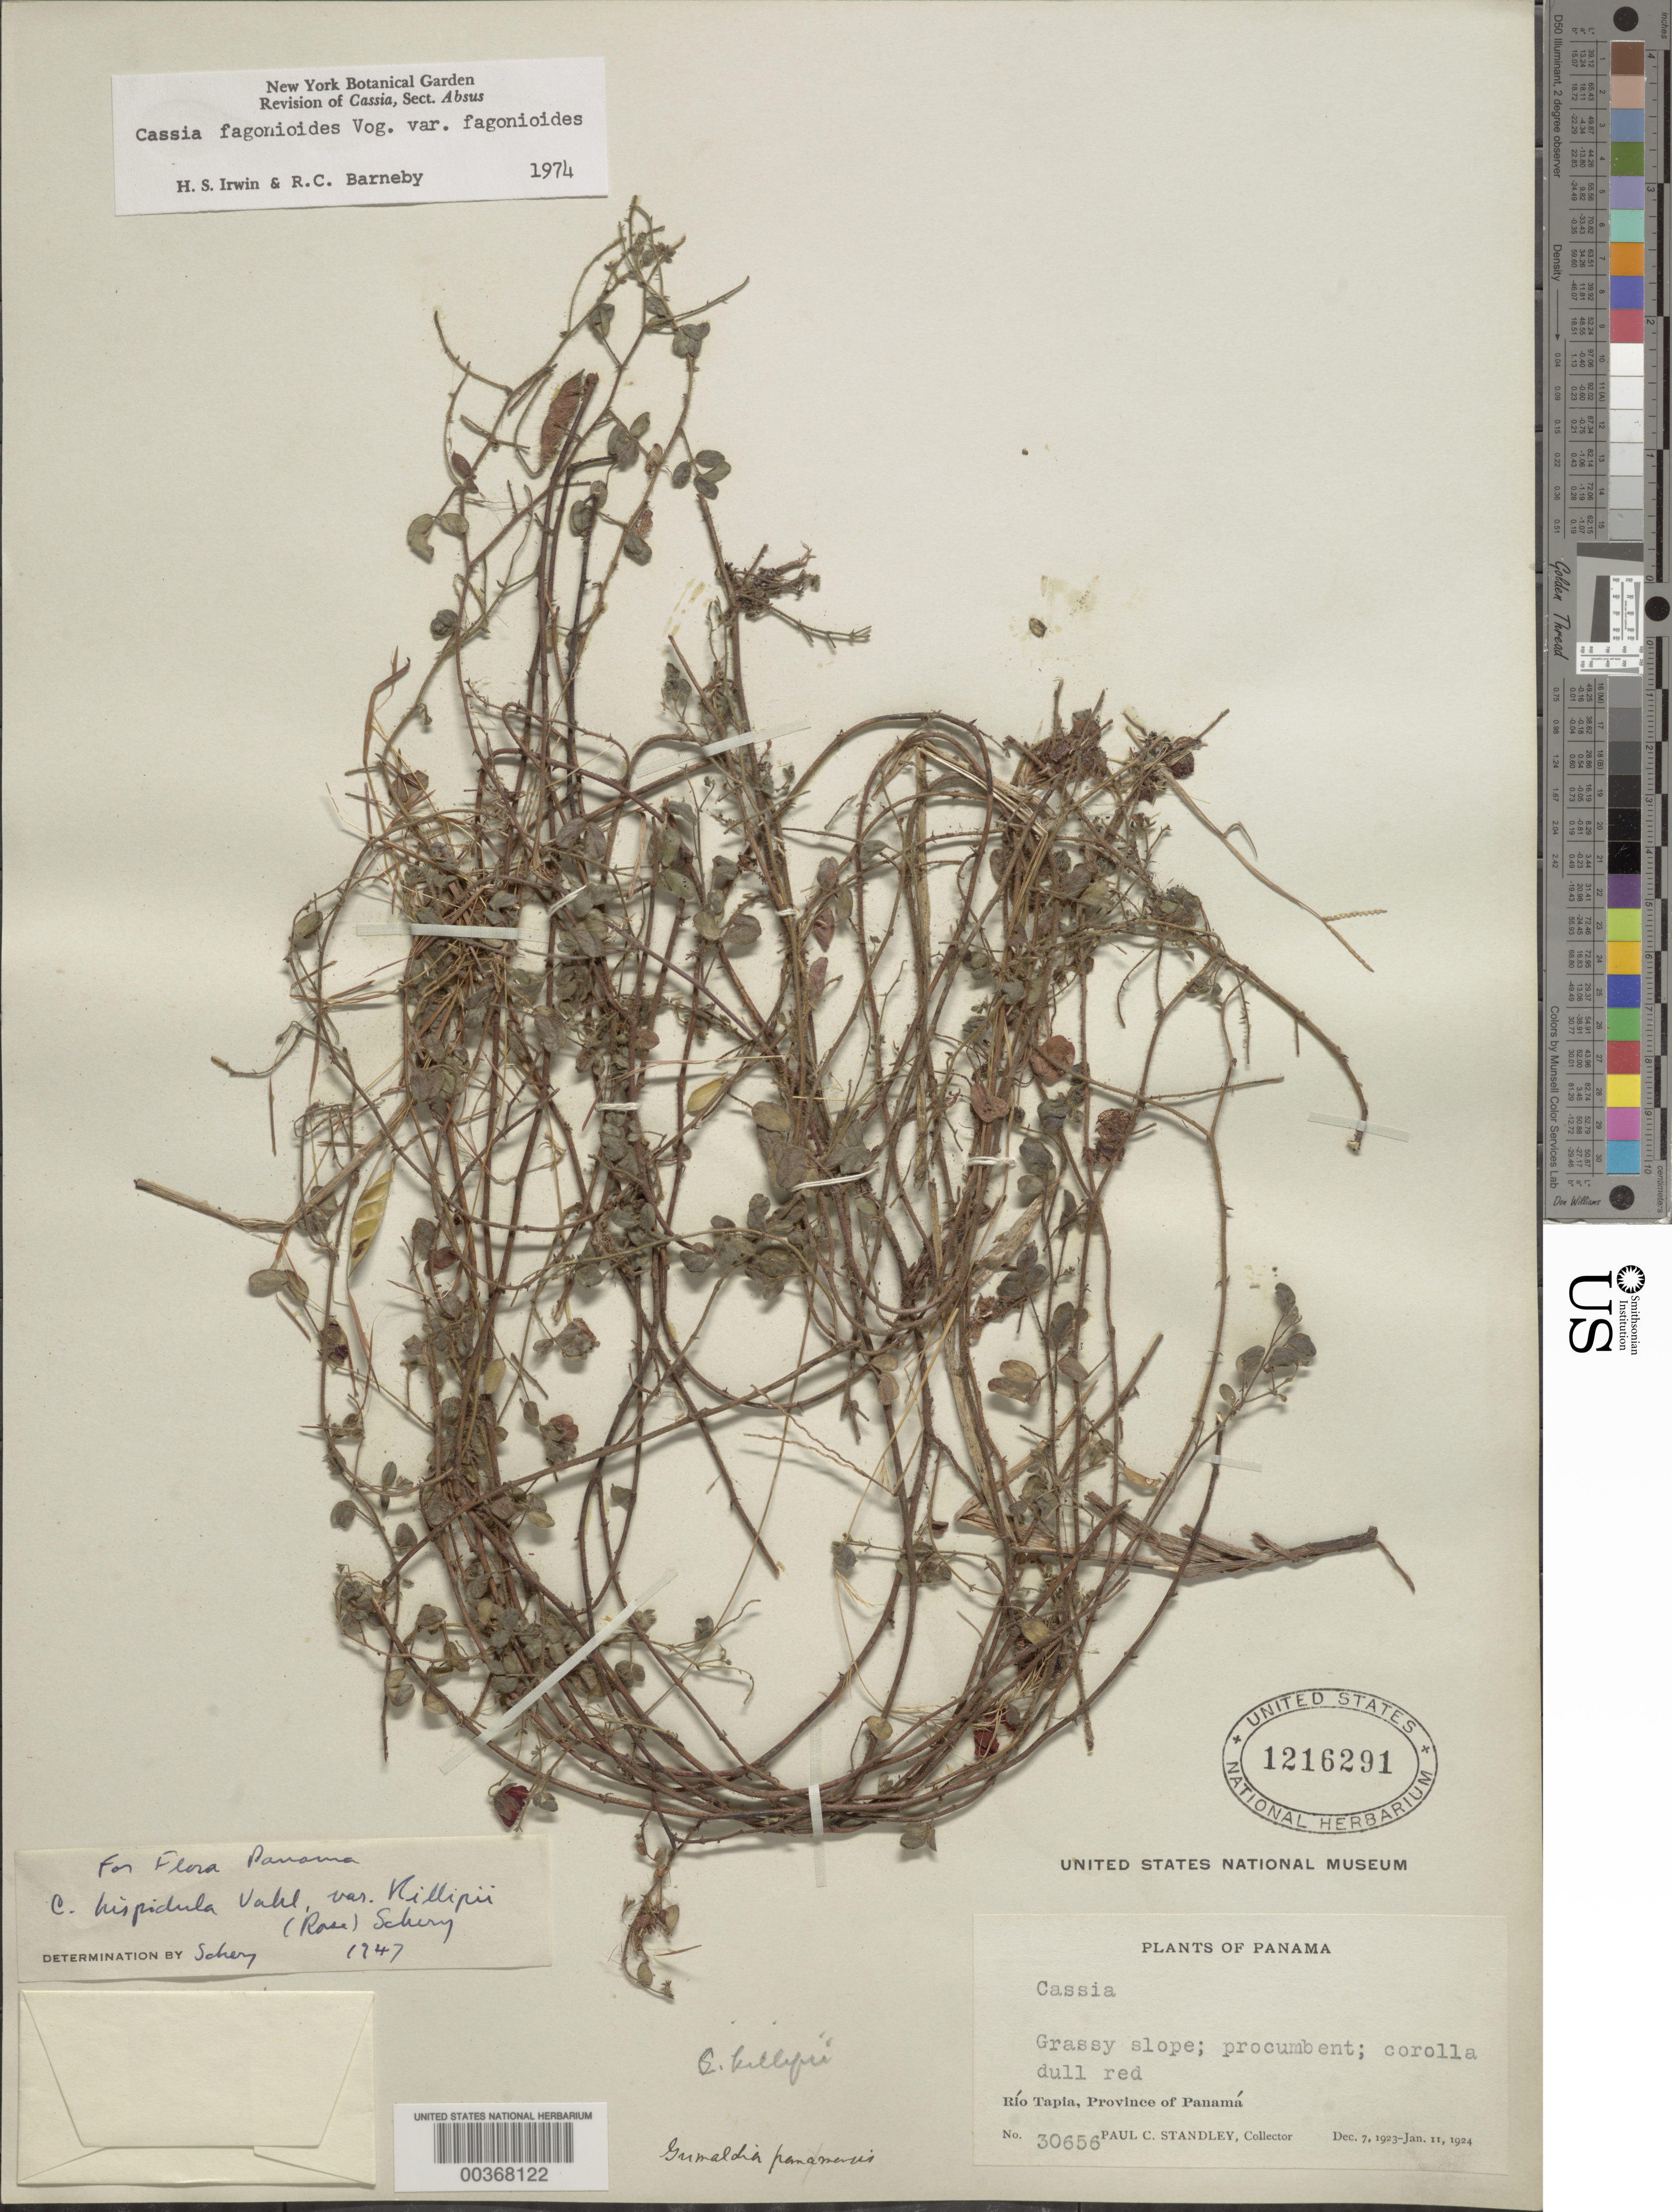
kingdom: Plantae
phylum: Tracheophyta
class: Magnoliopsida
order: Fabales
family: Fabaceae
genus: Chamaecrista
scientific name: Chamaecrista fagonioides var. fagonioides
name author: (Vogel) H.S. Irwin & Barneby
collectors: P. C. Standley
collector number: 30656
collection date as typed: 07 Dec 1923 to 11 Jan 1924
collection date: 1923-12-07/1924-01-11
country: Panama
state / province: Panamá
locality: Rio Tapia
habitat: Grassy slope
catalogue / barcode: US 1216291